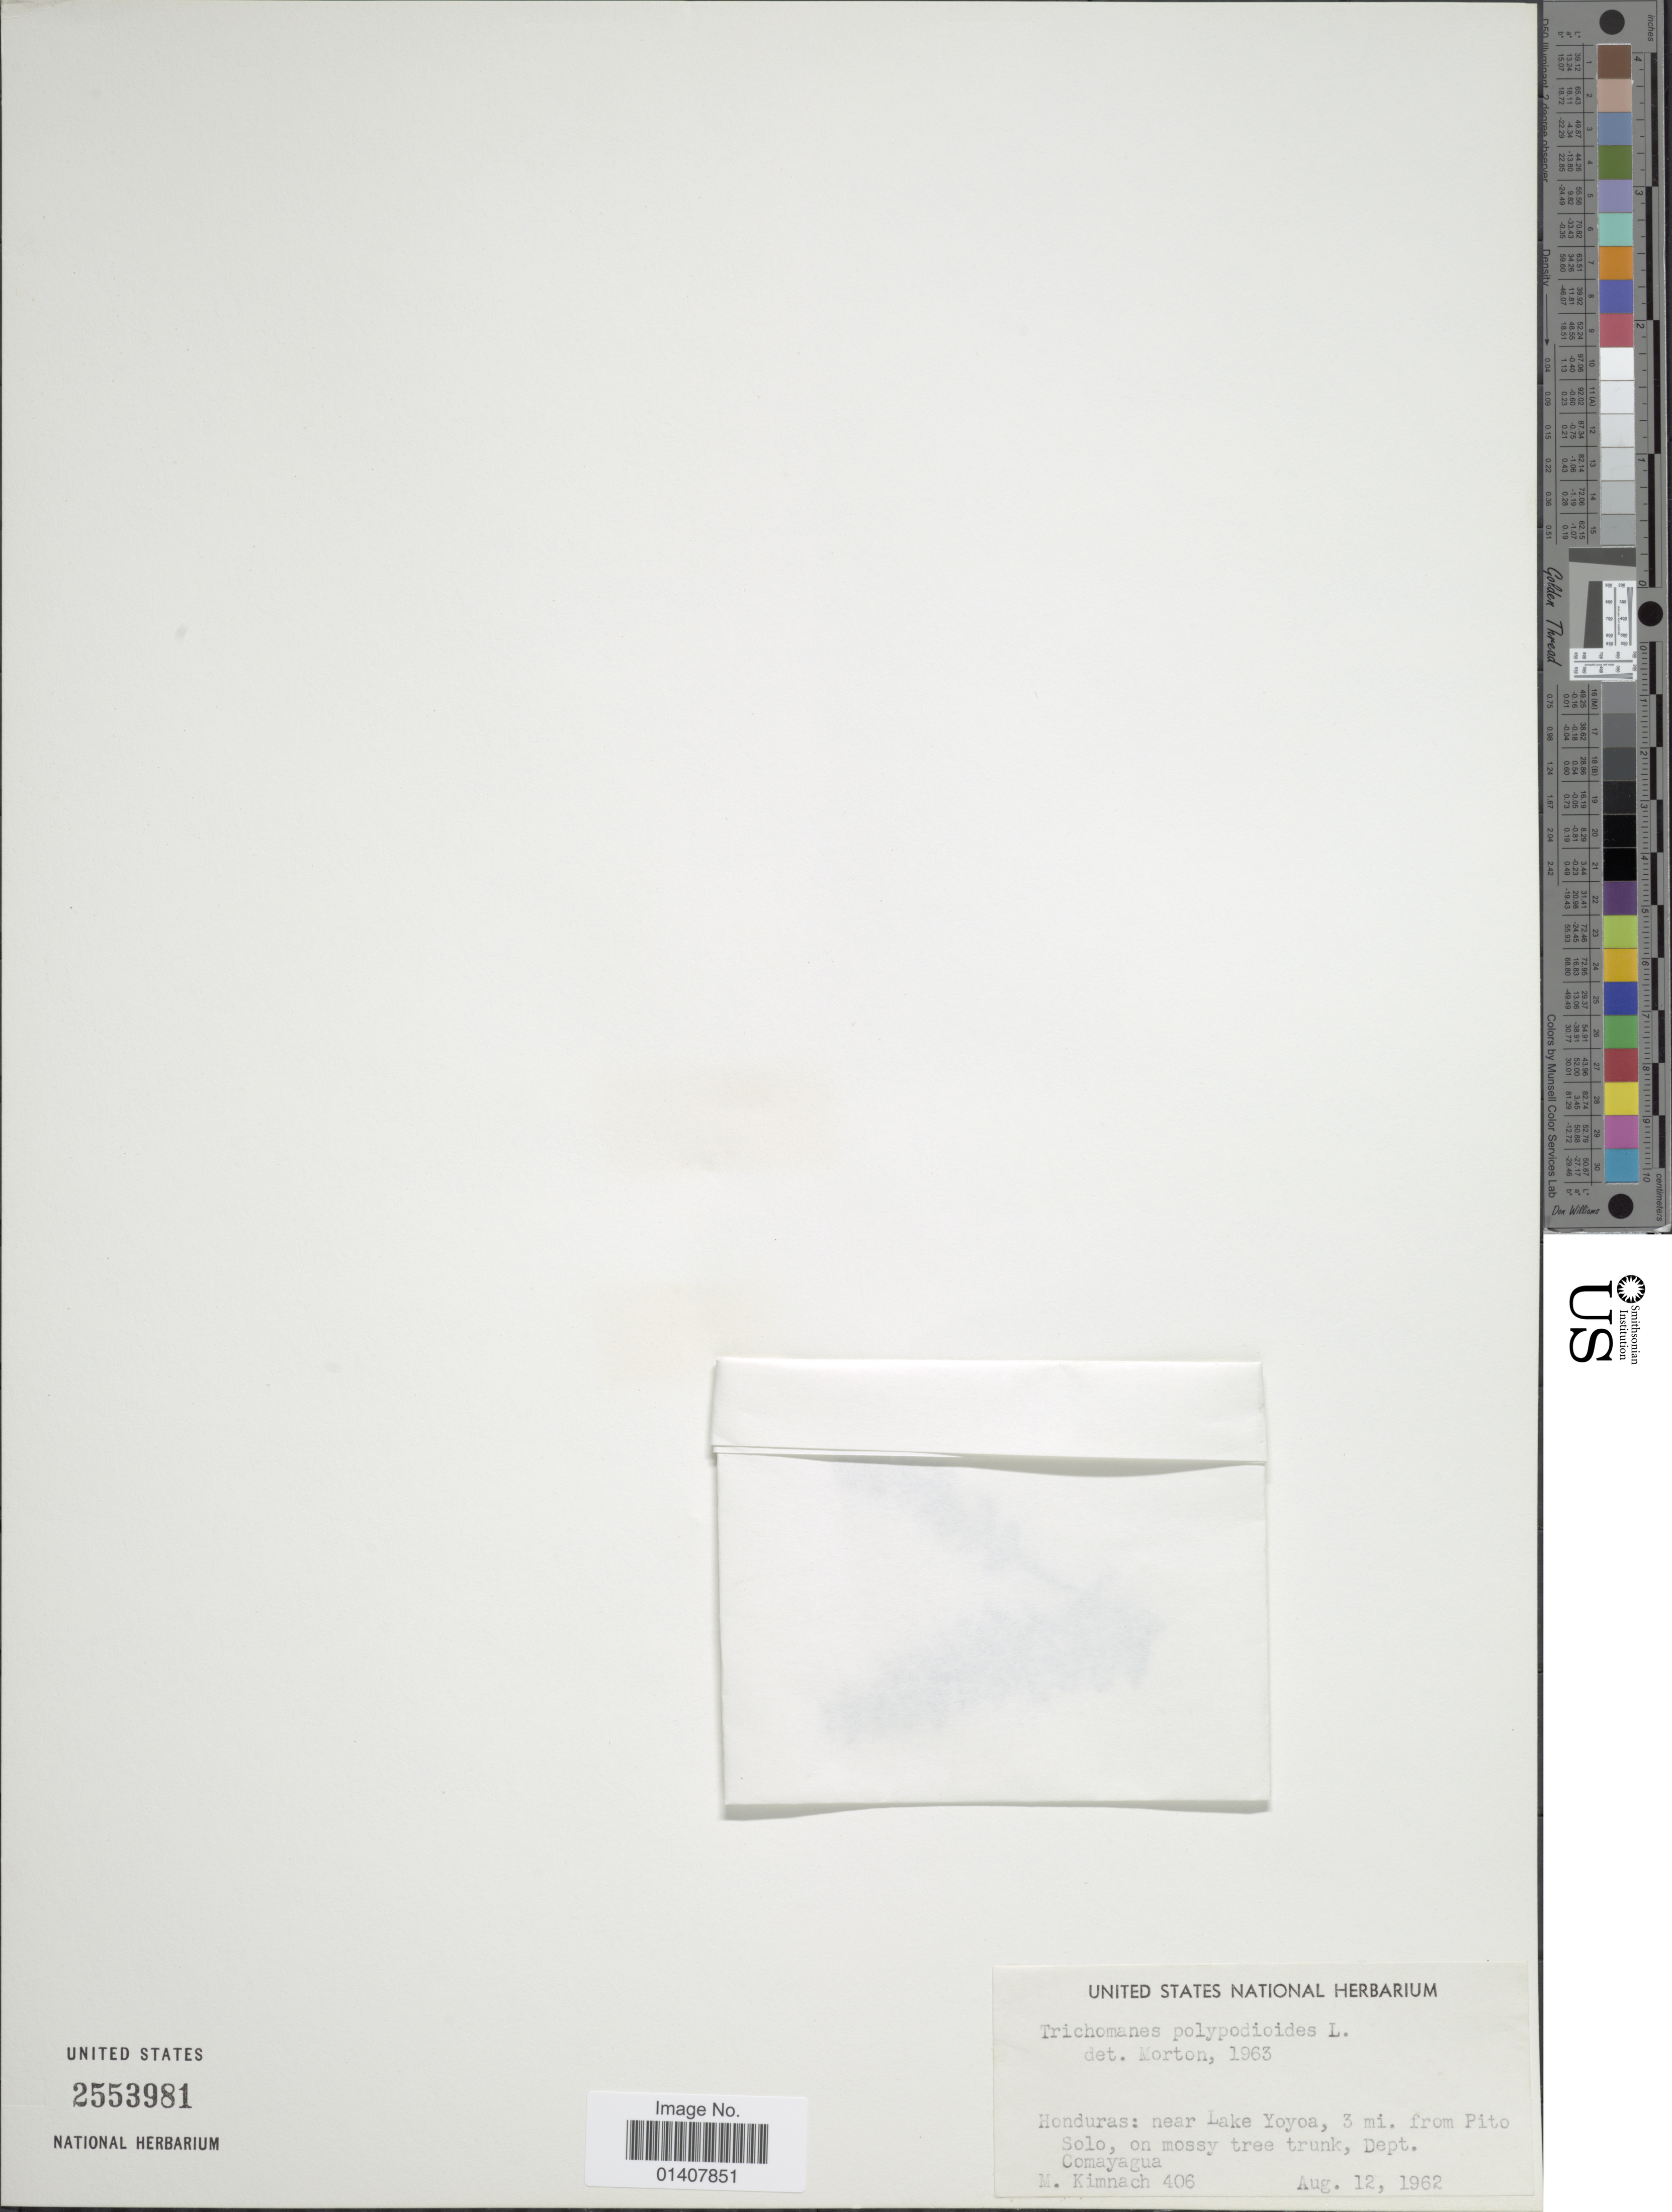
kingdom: Plantae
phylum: Tracheophyta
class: Polypodiopsida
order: Hymenophyllales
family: Hymenophyllaceae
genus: Trichomanes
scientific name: Trichomanes polypodioides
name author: L.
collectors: M. W. Kimnach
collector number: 406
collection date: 1962-08-12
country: Honduras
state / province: Comayagua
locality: Honduras: near Lake Yoyoa, 3mi. from Pito Solo, on mossy tree trunk, Dept. Comayagua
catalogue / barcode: US 2553981